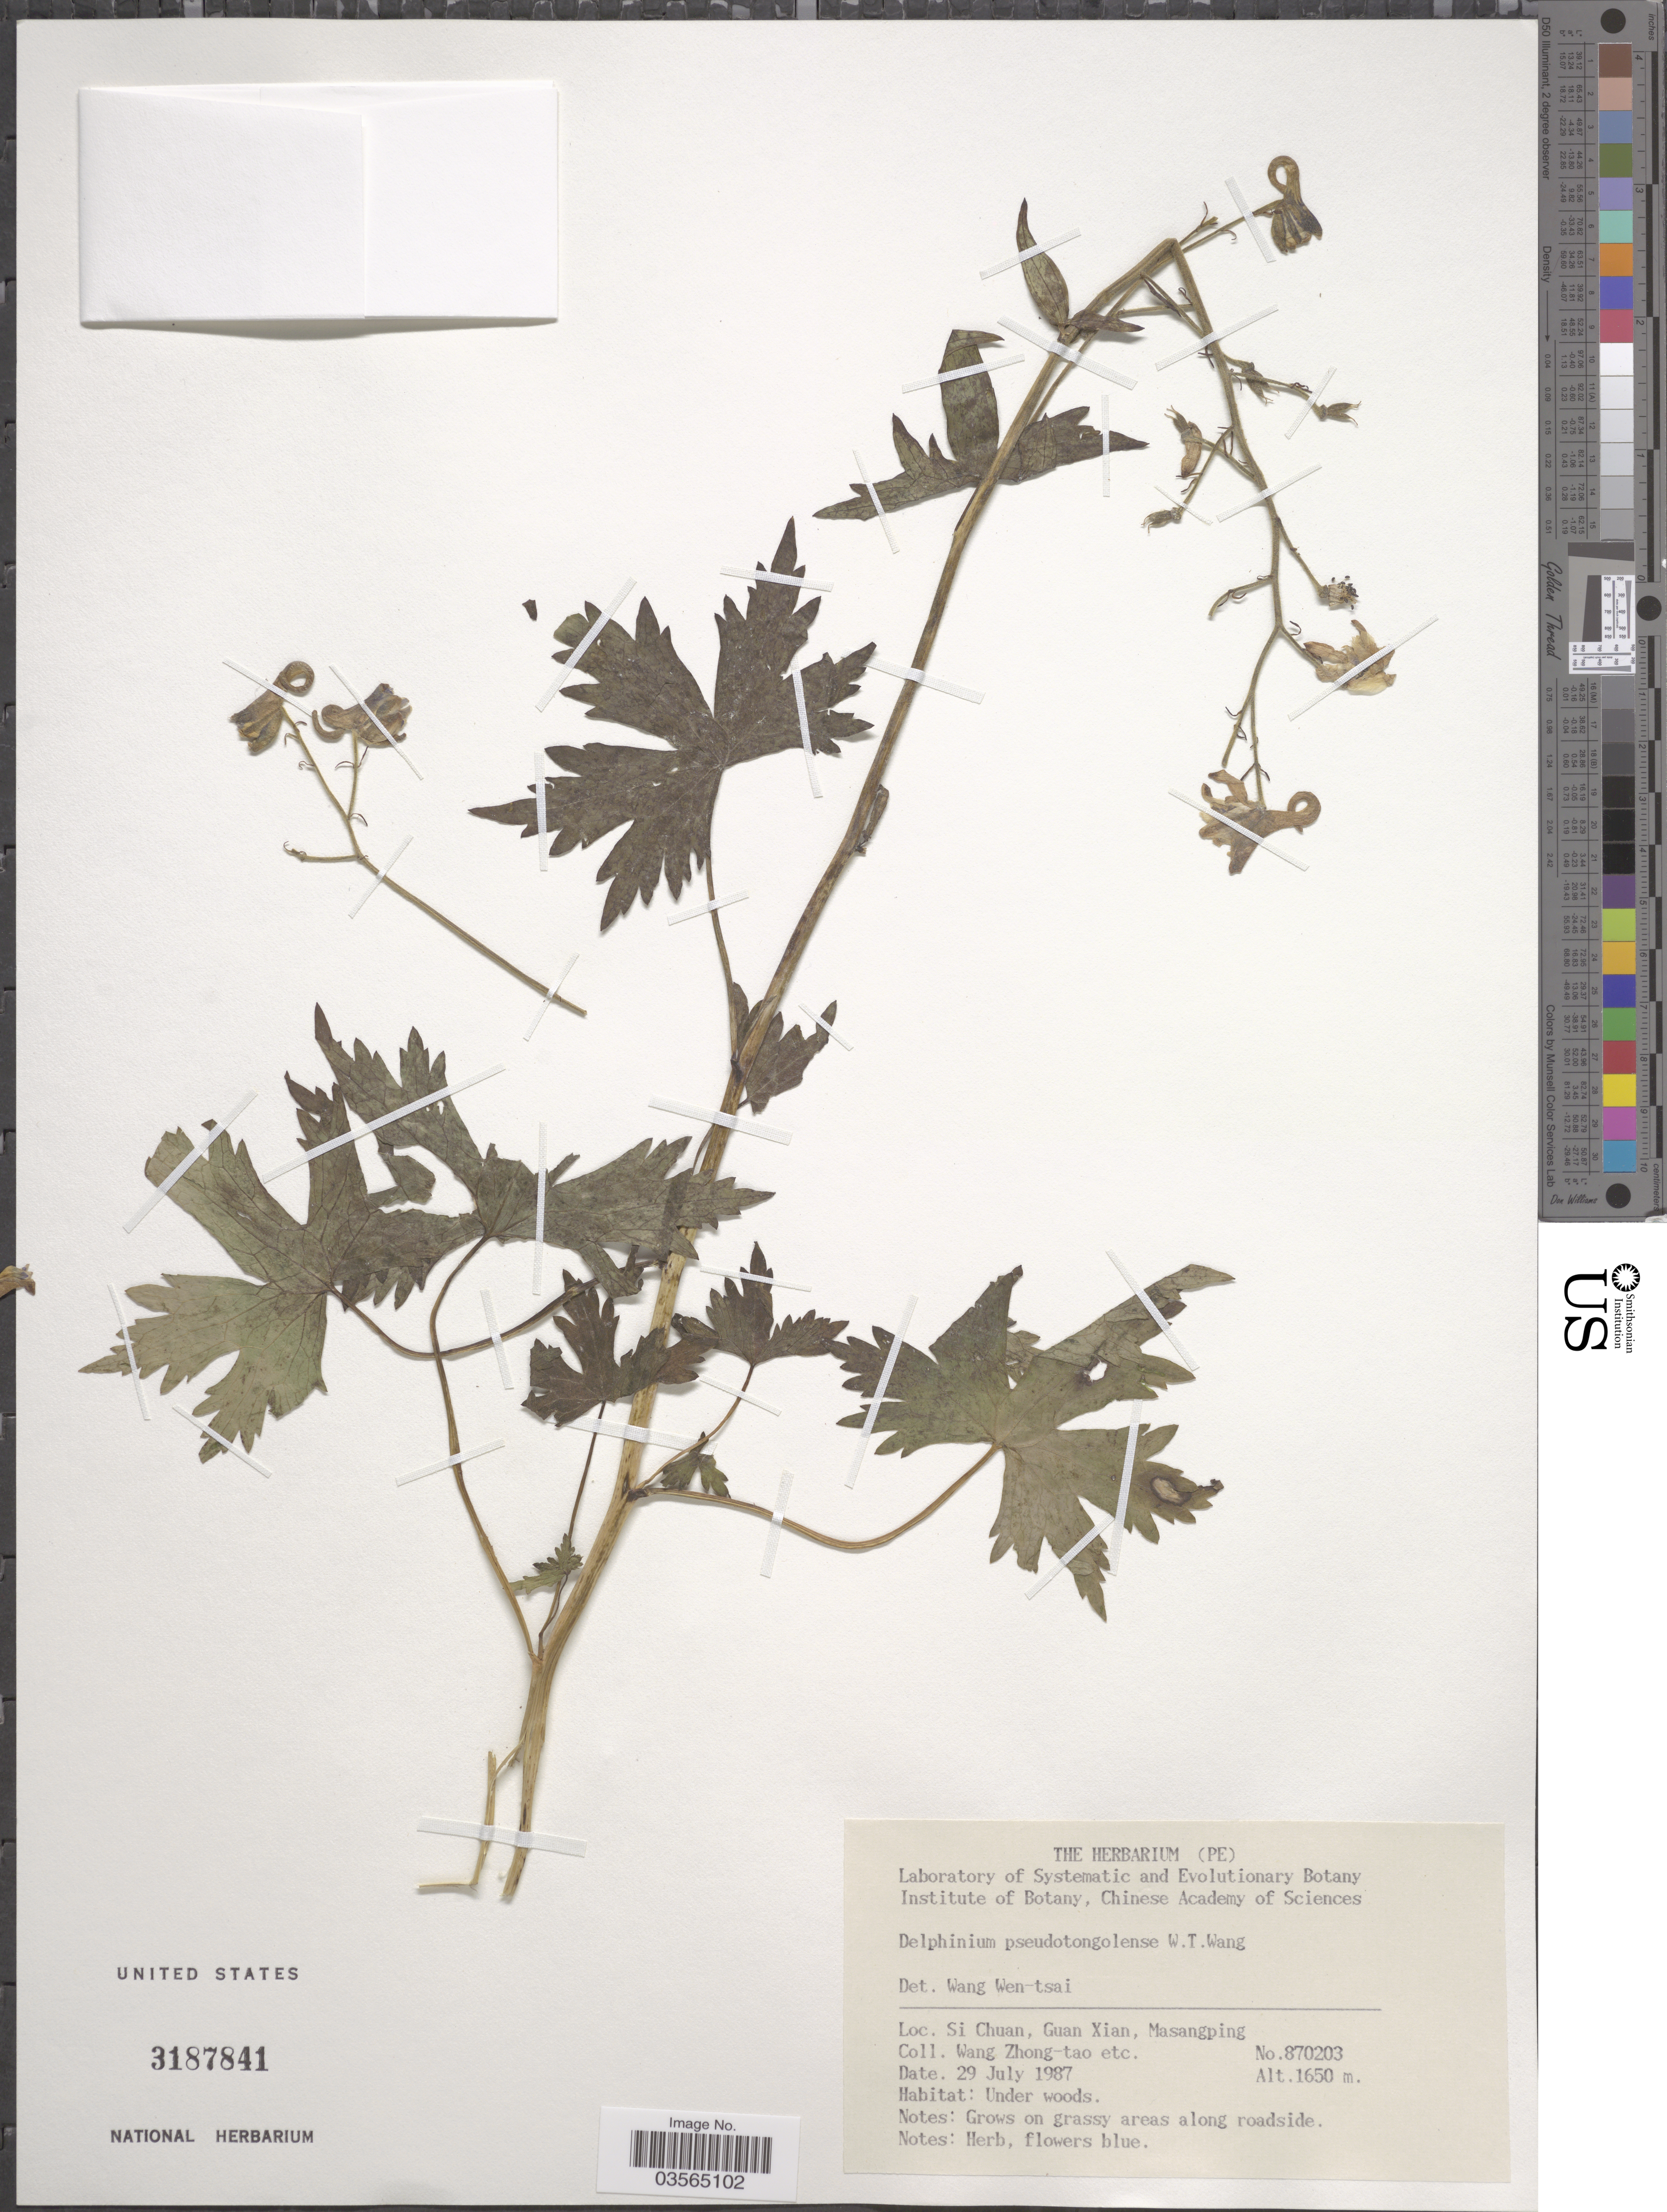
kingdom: Plantae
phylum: Tracheophyta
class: Magnoliopsida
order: Ranunculales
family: Ranunculaceae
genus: Delphinium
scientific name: Delphinium pseudotongolense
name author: W.T. Wang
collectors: W. Zhong-Tao & et al.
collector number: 870203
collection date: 1987-07-29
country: China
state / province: Sichuan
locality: Guan Xian, Masangping.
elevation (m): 1650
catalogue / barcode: US 3187841